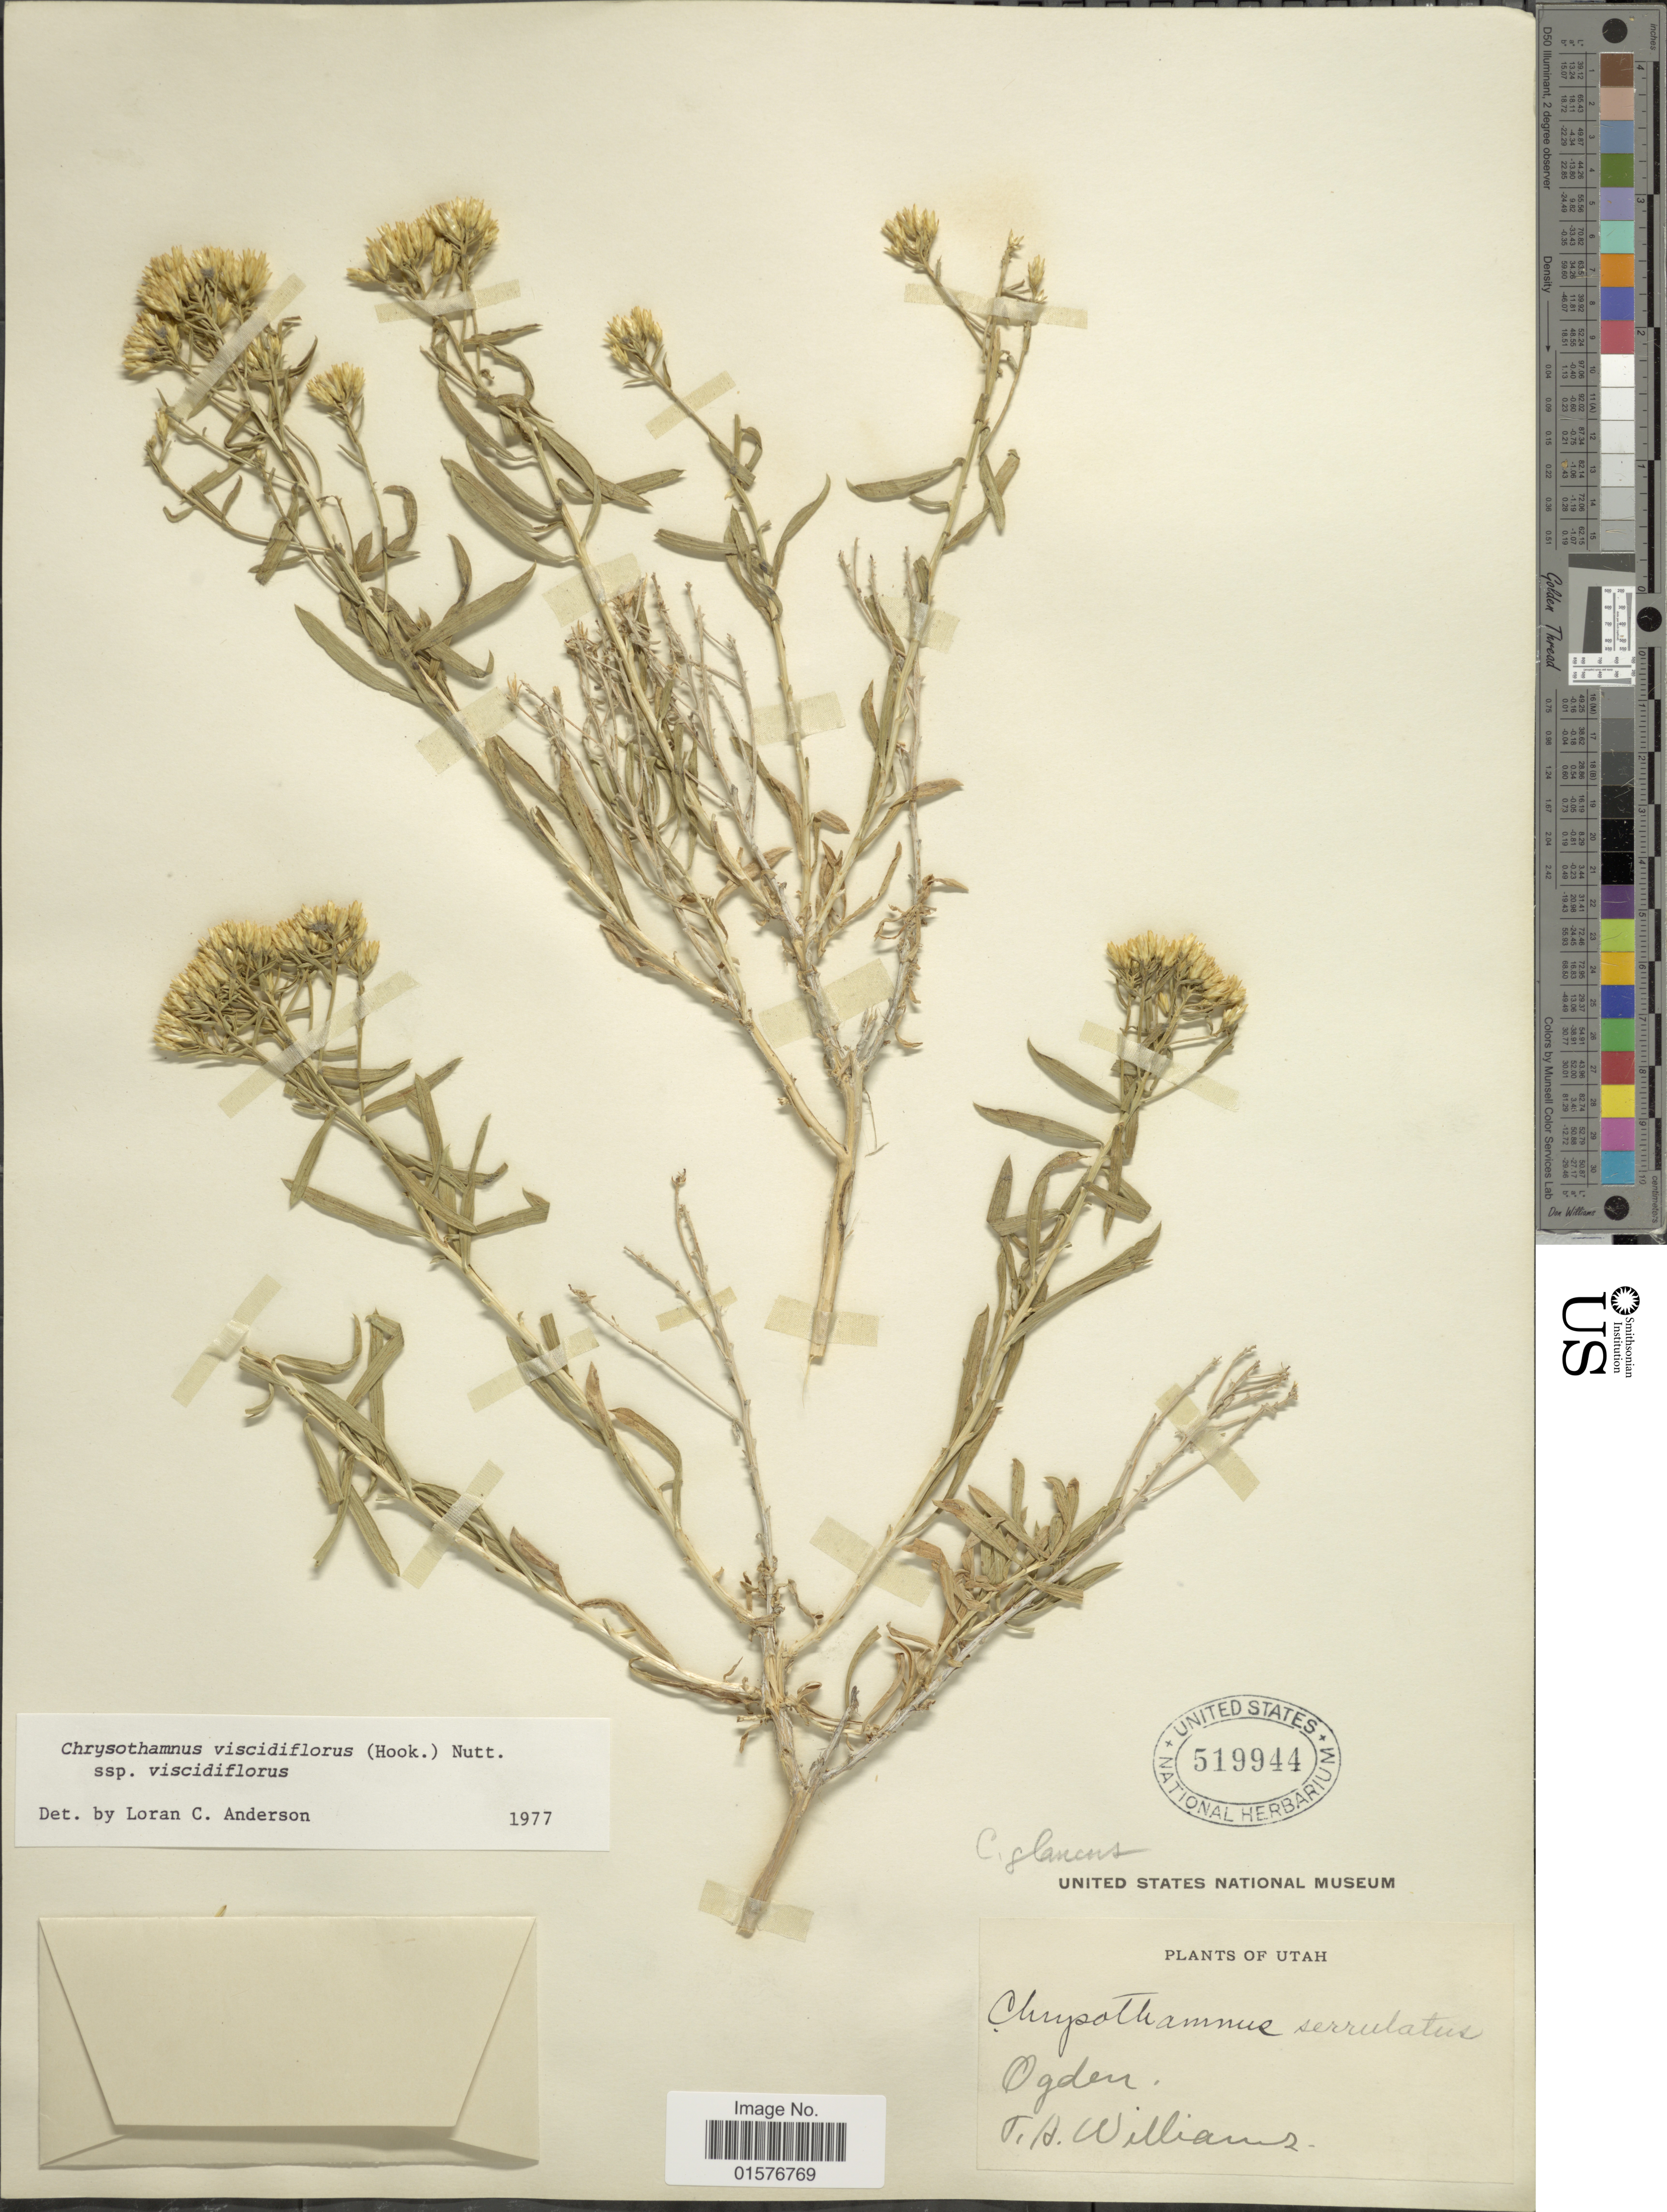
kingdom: Plantae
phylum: Tracheophyta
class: Magnoliopsida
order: Asterales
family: Asteraceae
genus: Chrysothamnus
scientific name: Chrysothamnus viscidiflorus subsp. viscidiflorus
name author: (Hook.) Nutt.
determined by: Urbatsch, Lowell E., Curator (LSU), Louisiana State University (UNITED STATES)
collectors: T. A. Williams (herbarium)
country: United States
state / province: Utah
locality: Ogden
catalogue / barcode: US 519944